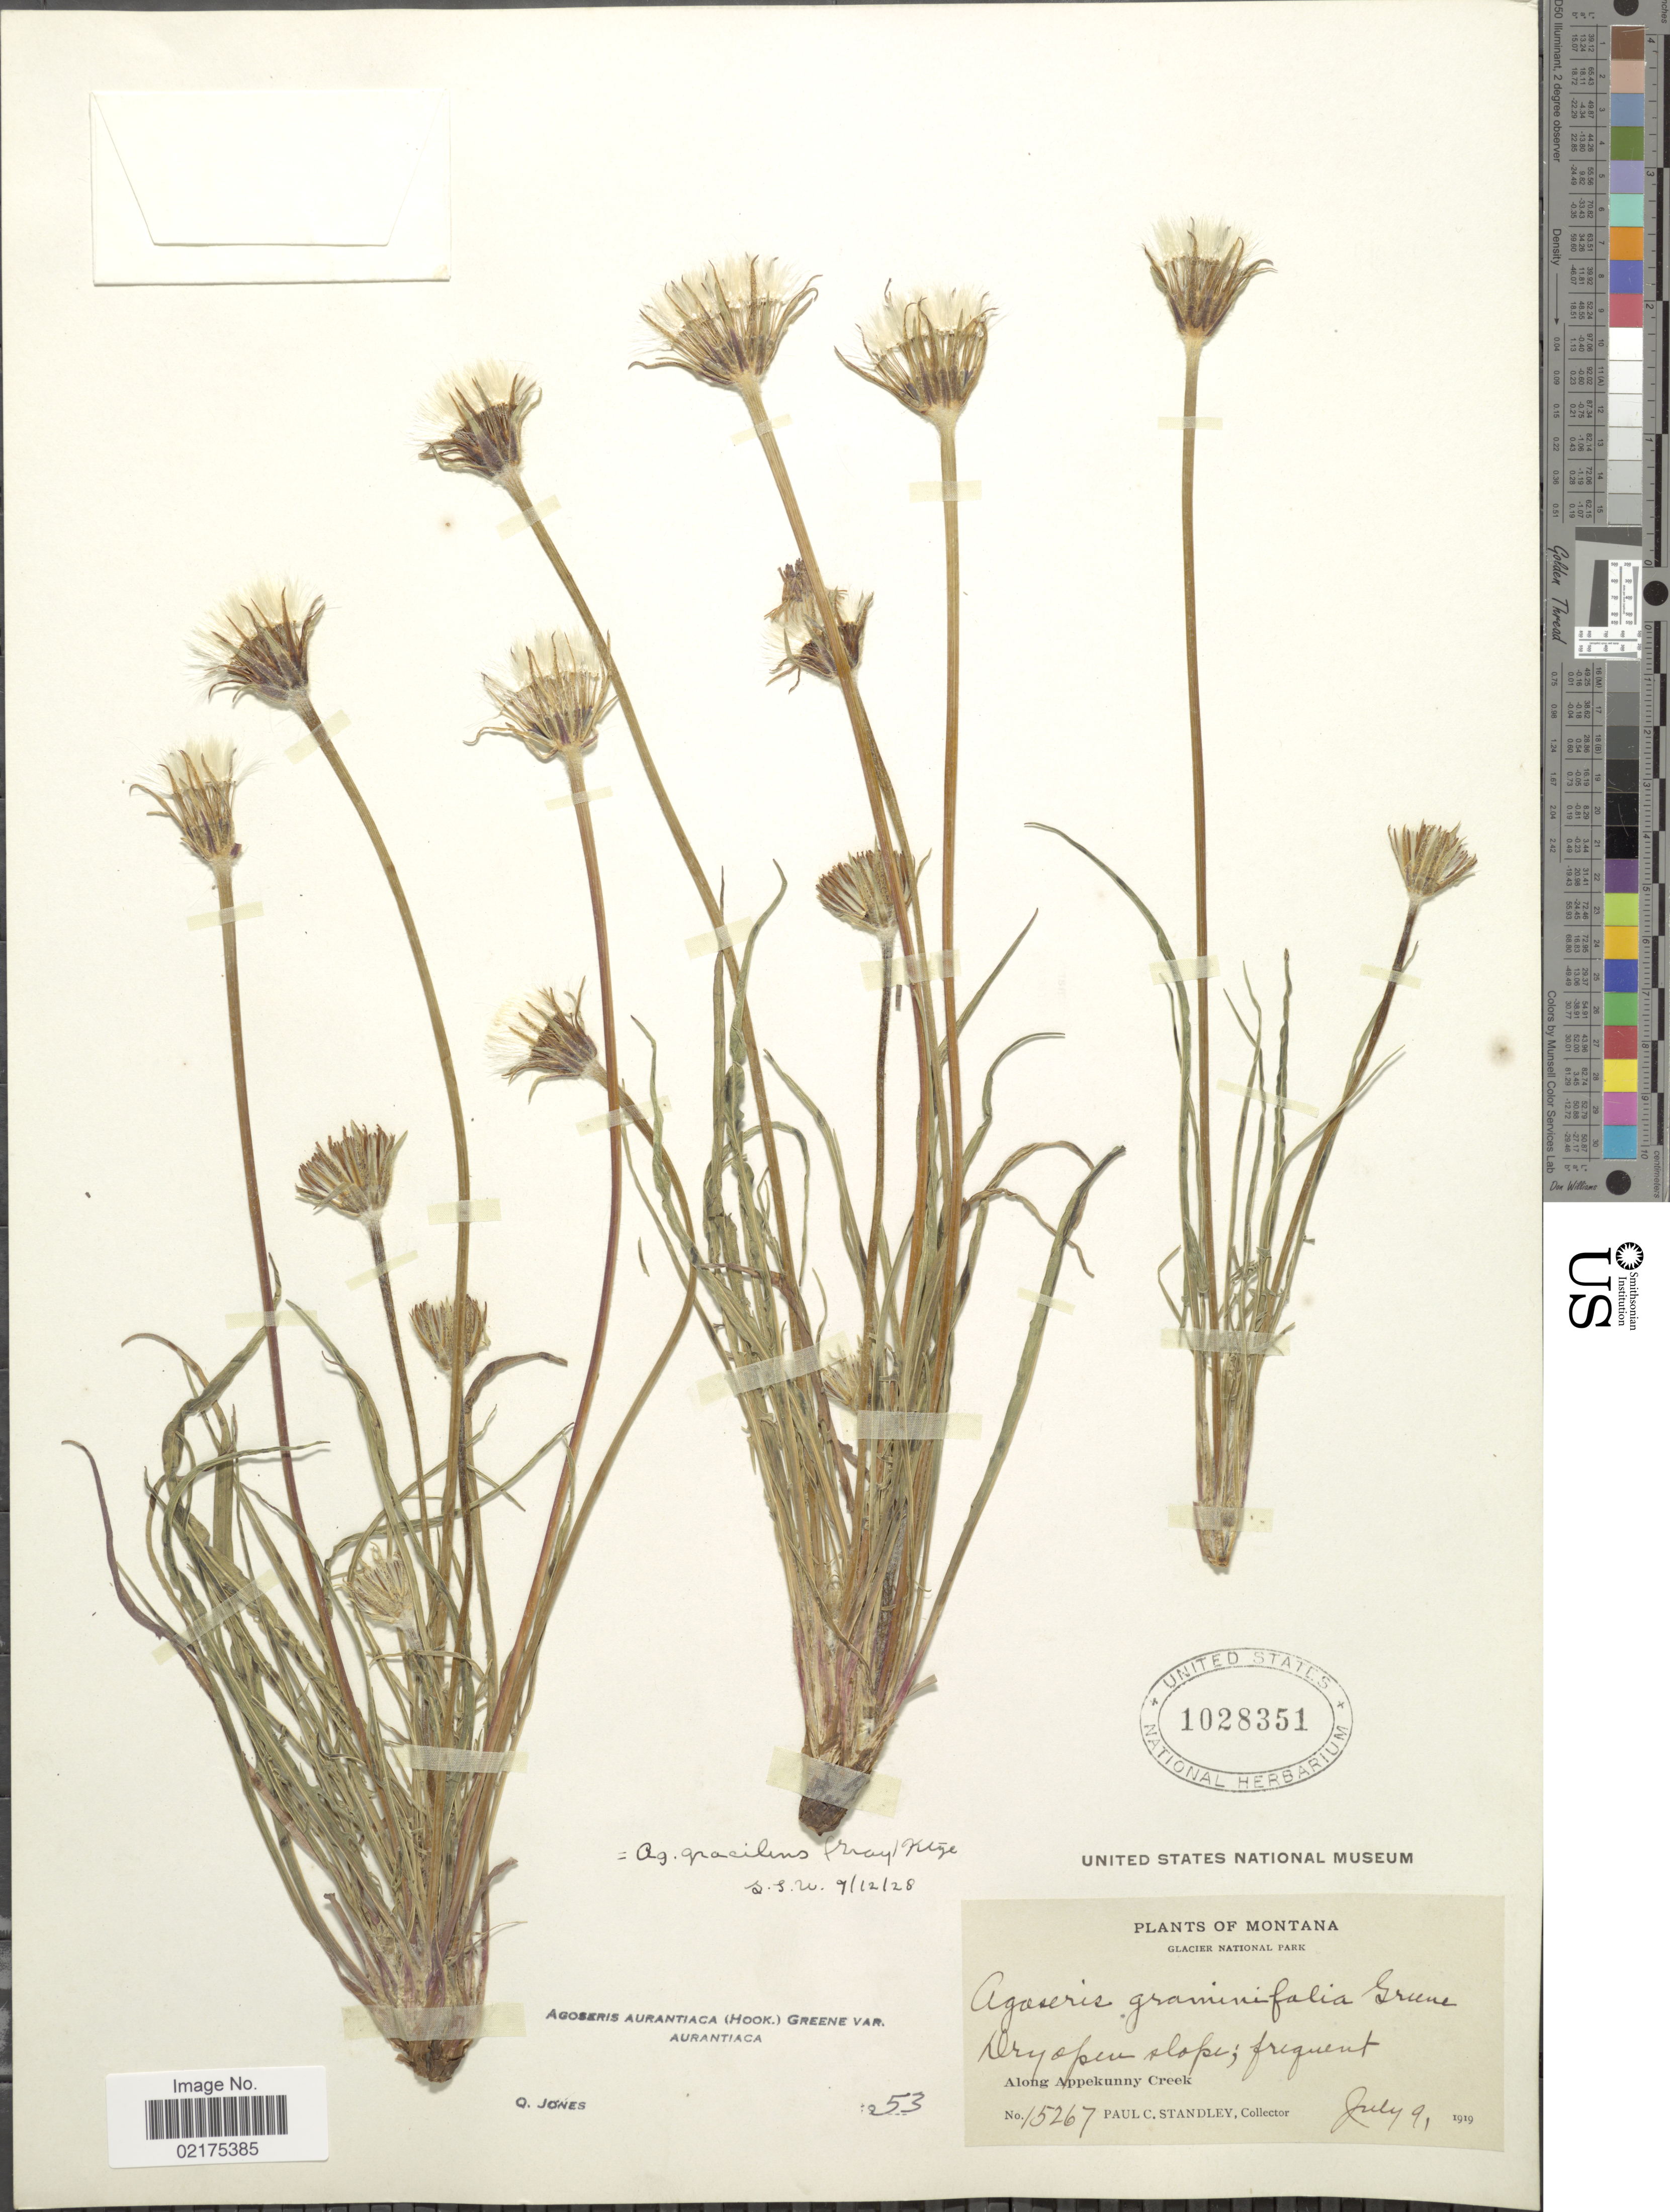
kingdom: Plantae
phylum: Tracheophyta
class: Magnoliopsida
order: Asterales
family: Asteraceae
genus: Agoseris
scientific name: Agoseris aurantiaca var. aurantiaca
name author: (Hook.) Greene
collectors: P. C. Standley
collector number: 15267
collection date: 1919-07-09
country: United States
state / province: Montana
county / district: Glacier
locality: Glacier National Park, along Appekunny Creek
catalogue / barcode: US 1028351